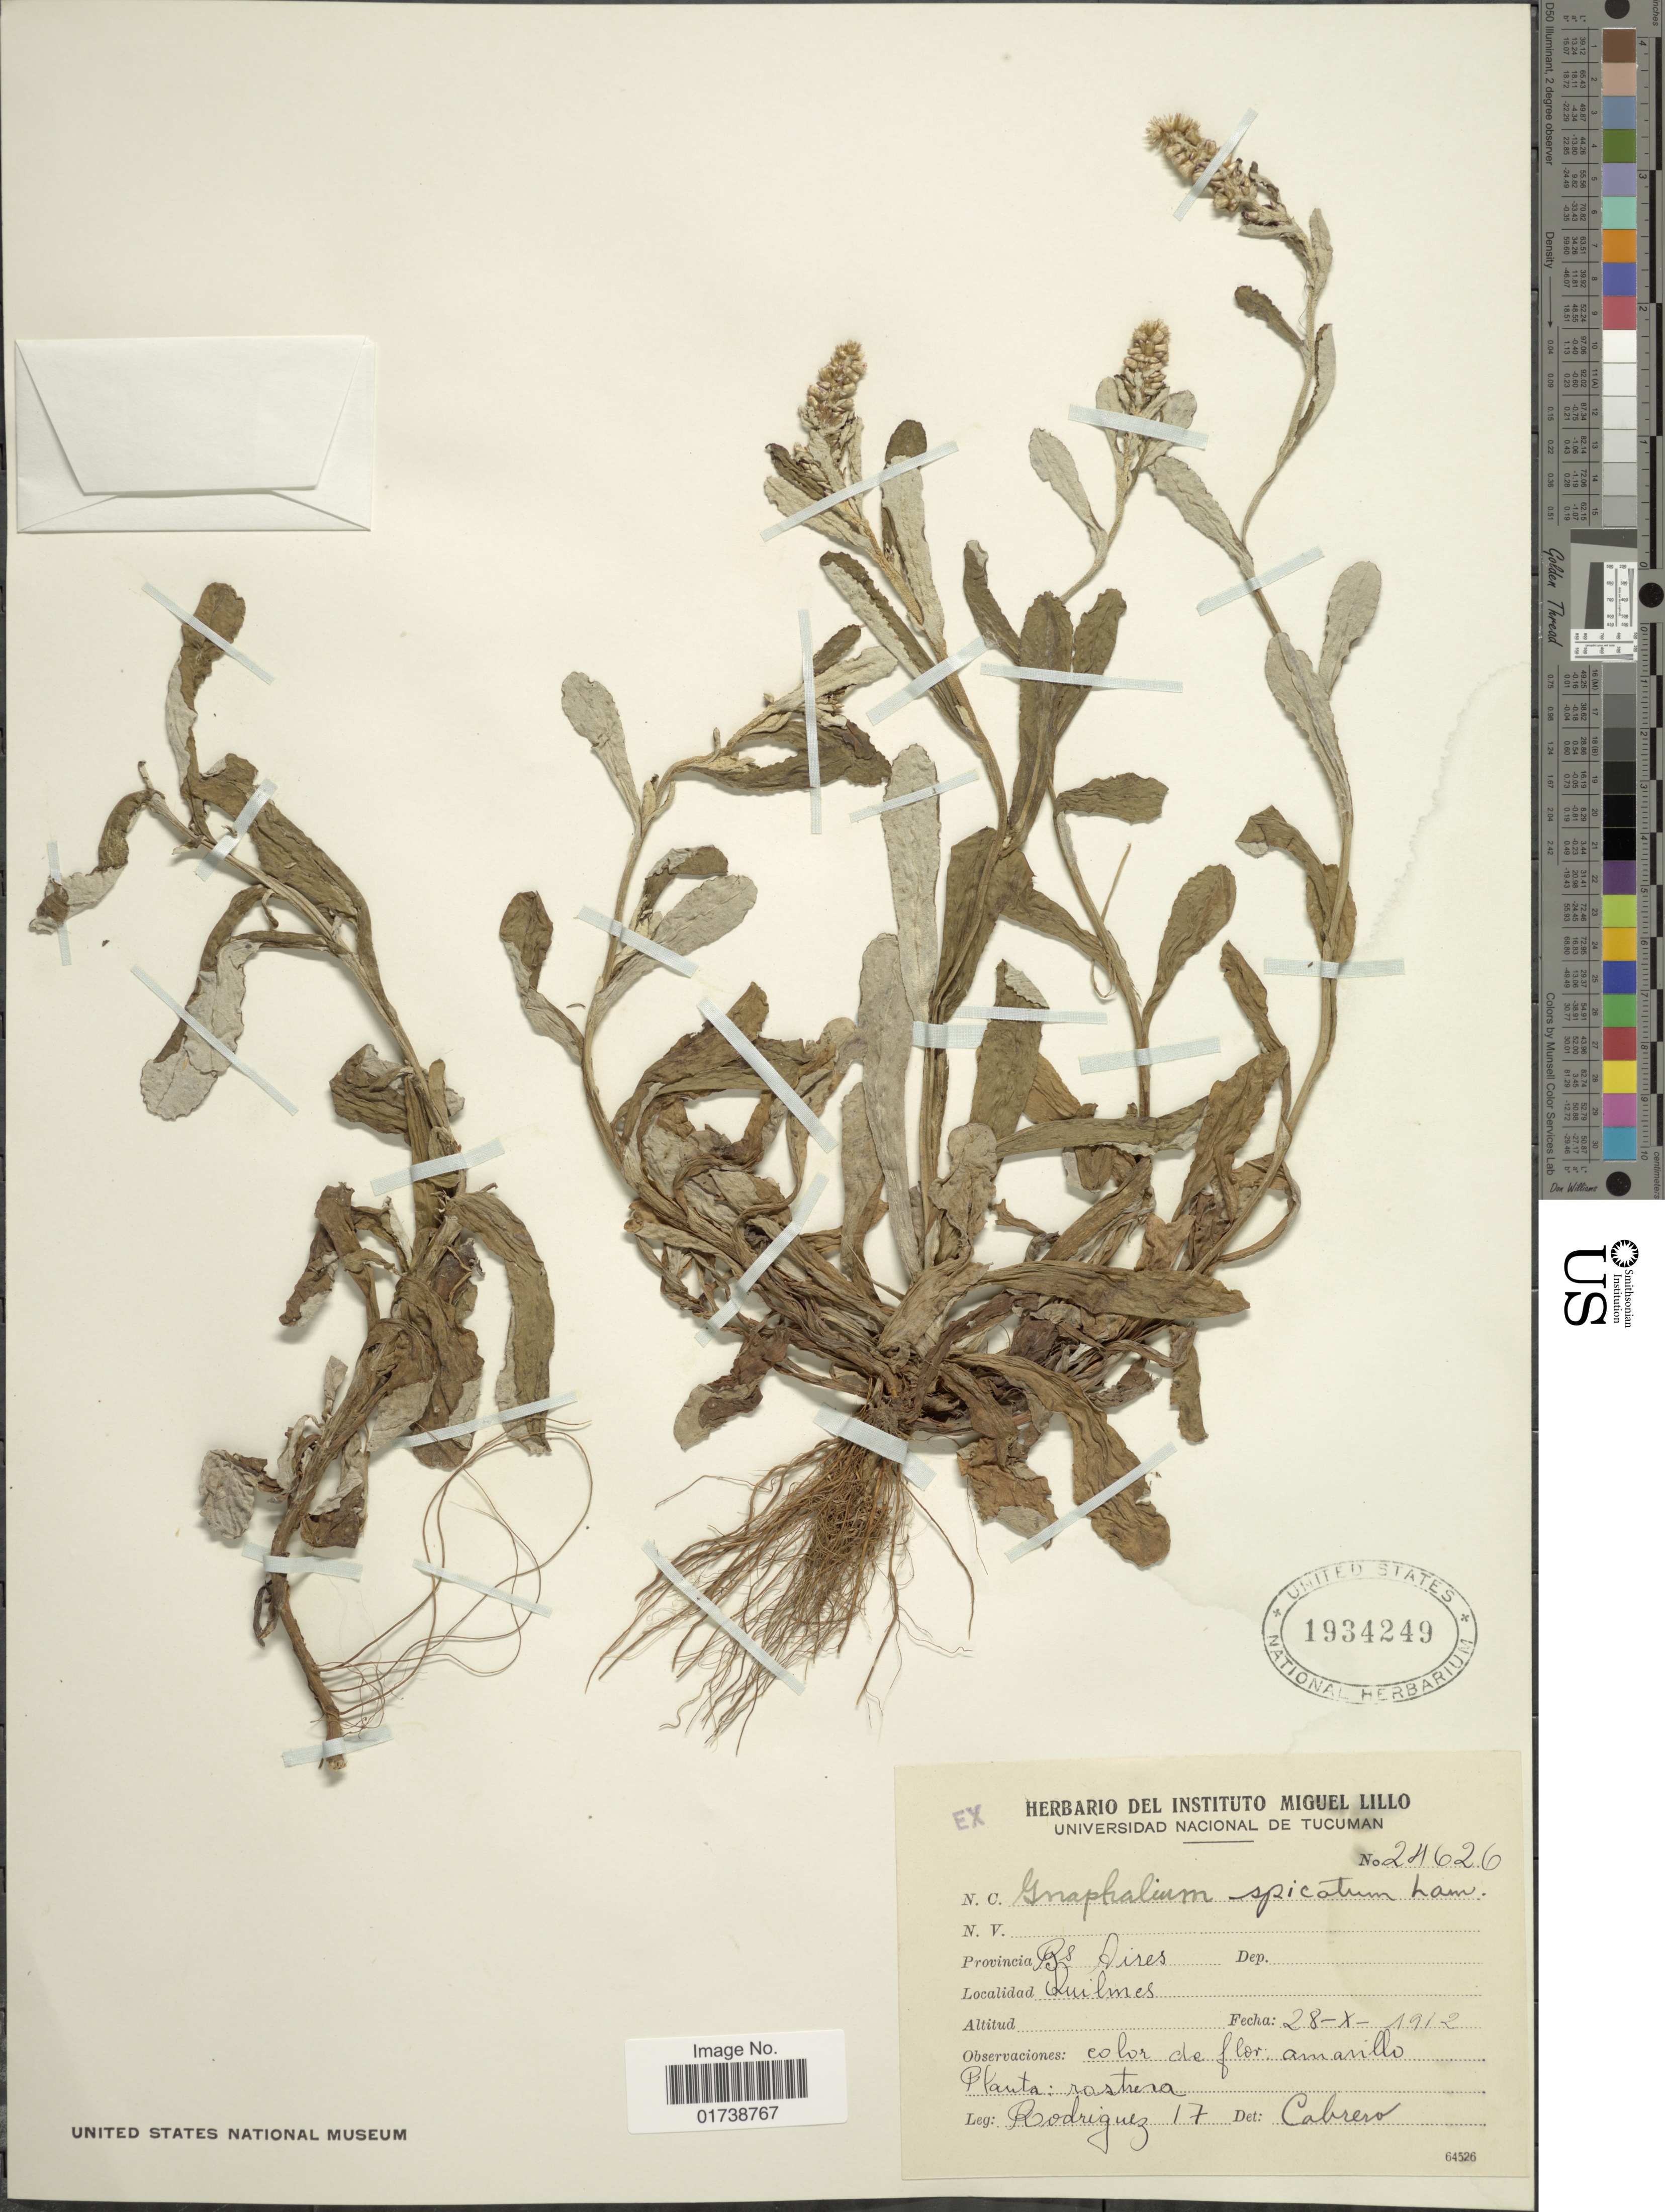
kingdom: Plantae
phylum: Tracheophyta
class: Magnoliopsida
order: Asterales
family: Asteraceae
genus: Gamochaeta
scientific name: Gamochaeta spicata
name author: (Lam.) Cabrera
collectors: Rodriguez, --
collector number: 17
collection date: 1912-10-28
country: Argentina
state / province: Buenos Aires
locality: Huilmes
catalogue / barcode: US 1934249